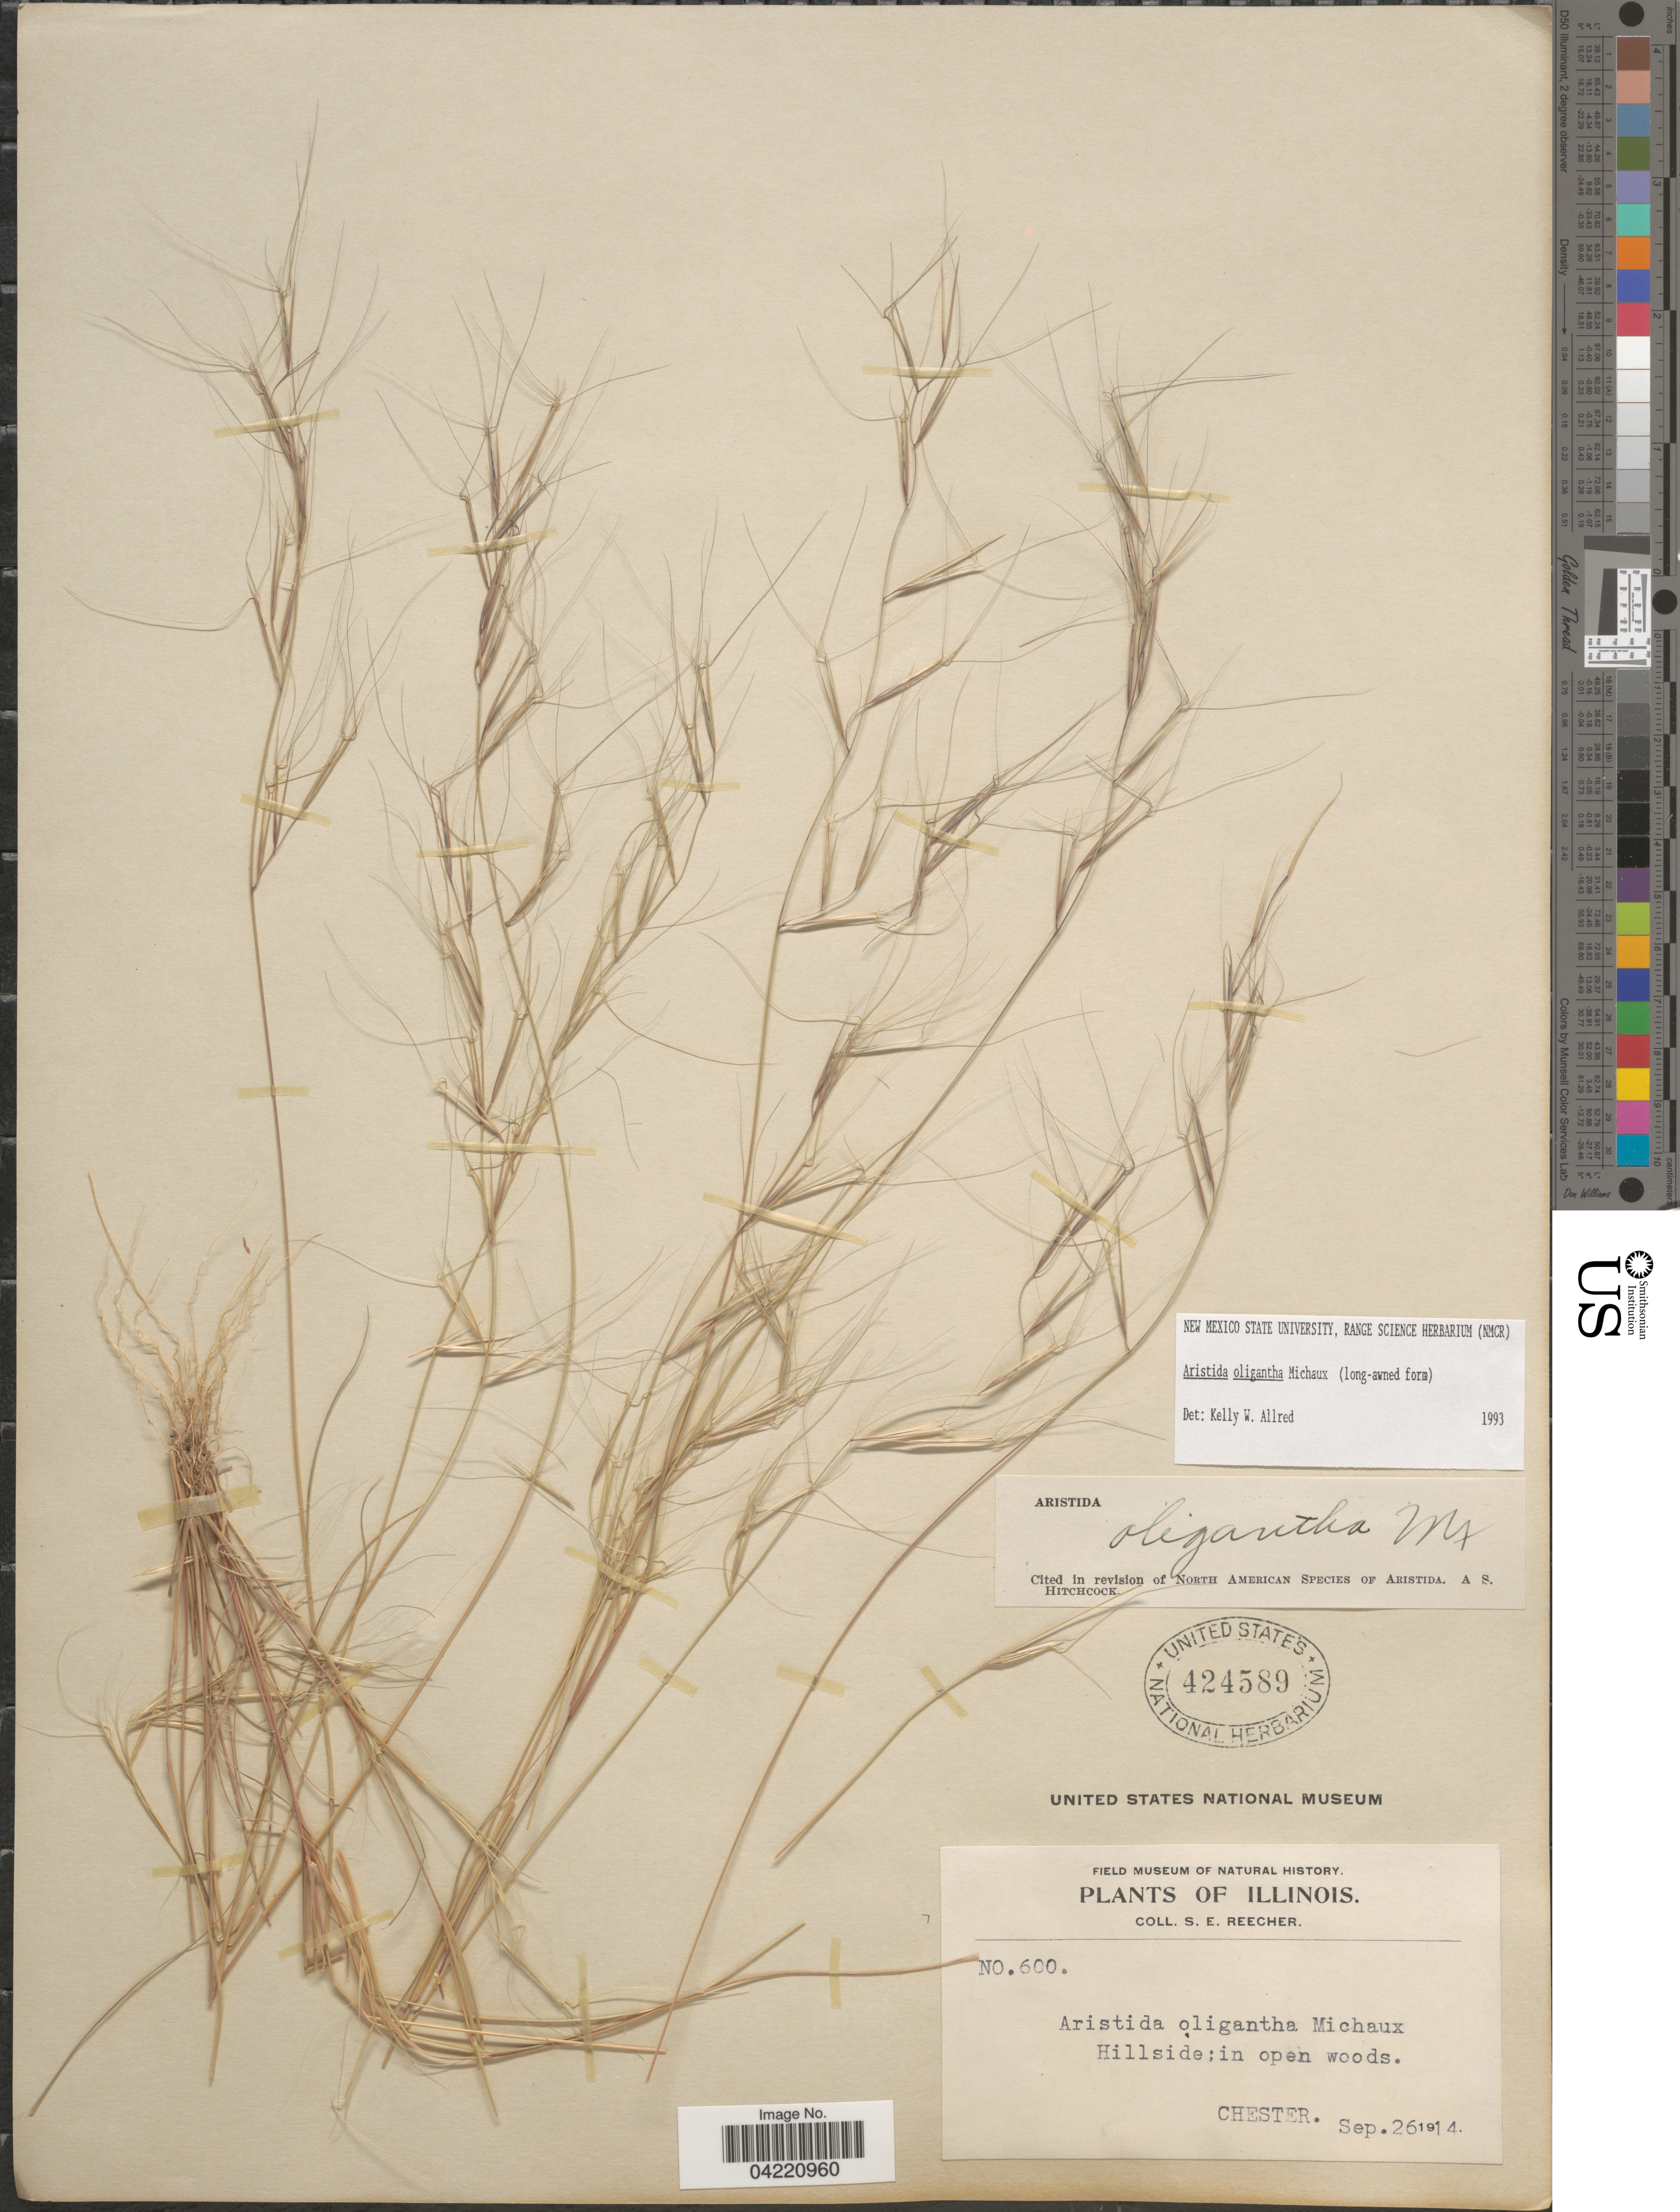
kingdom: Plantae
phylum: Tracheophyta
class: Liliopsida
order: Poales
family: Poaceae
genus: Aristida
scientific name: Aristida oligantha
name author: Michx.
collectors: S. Reecher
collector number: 600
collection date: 1914-09-26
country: United States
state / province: Illinois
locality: Chester.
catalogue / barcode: US 424589